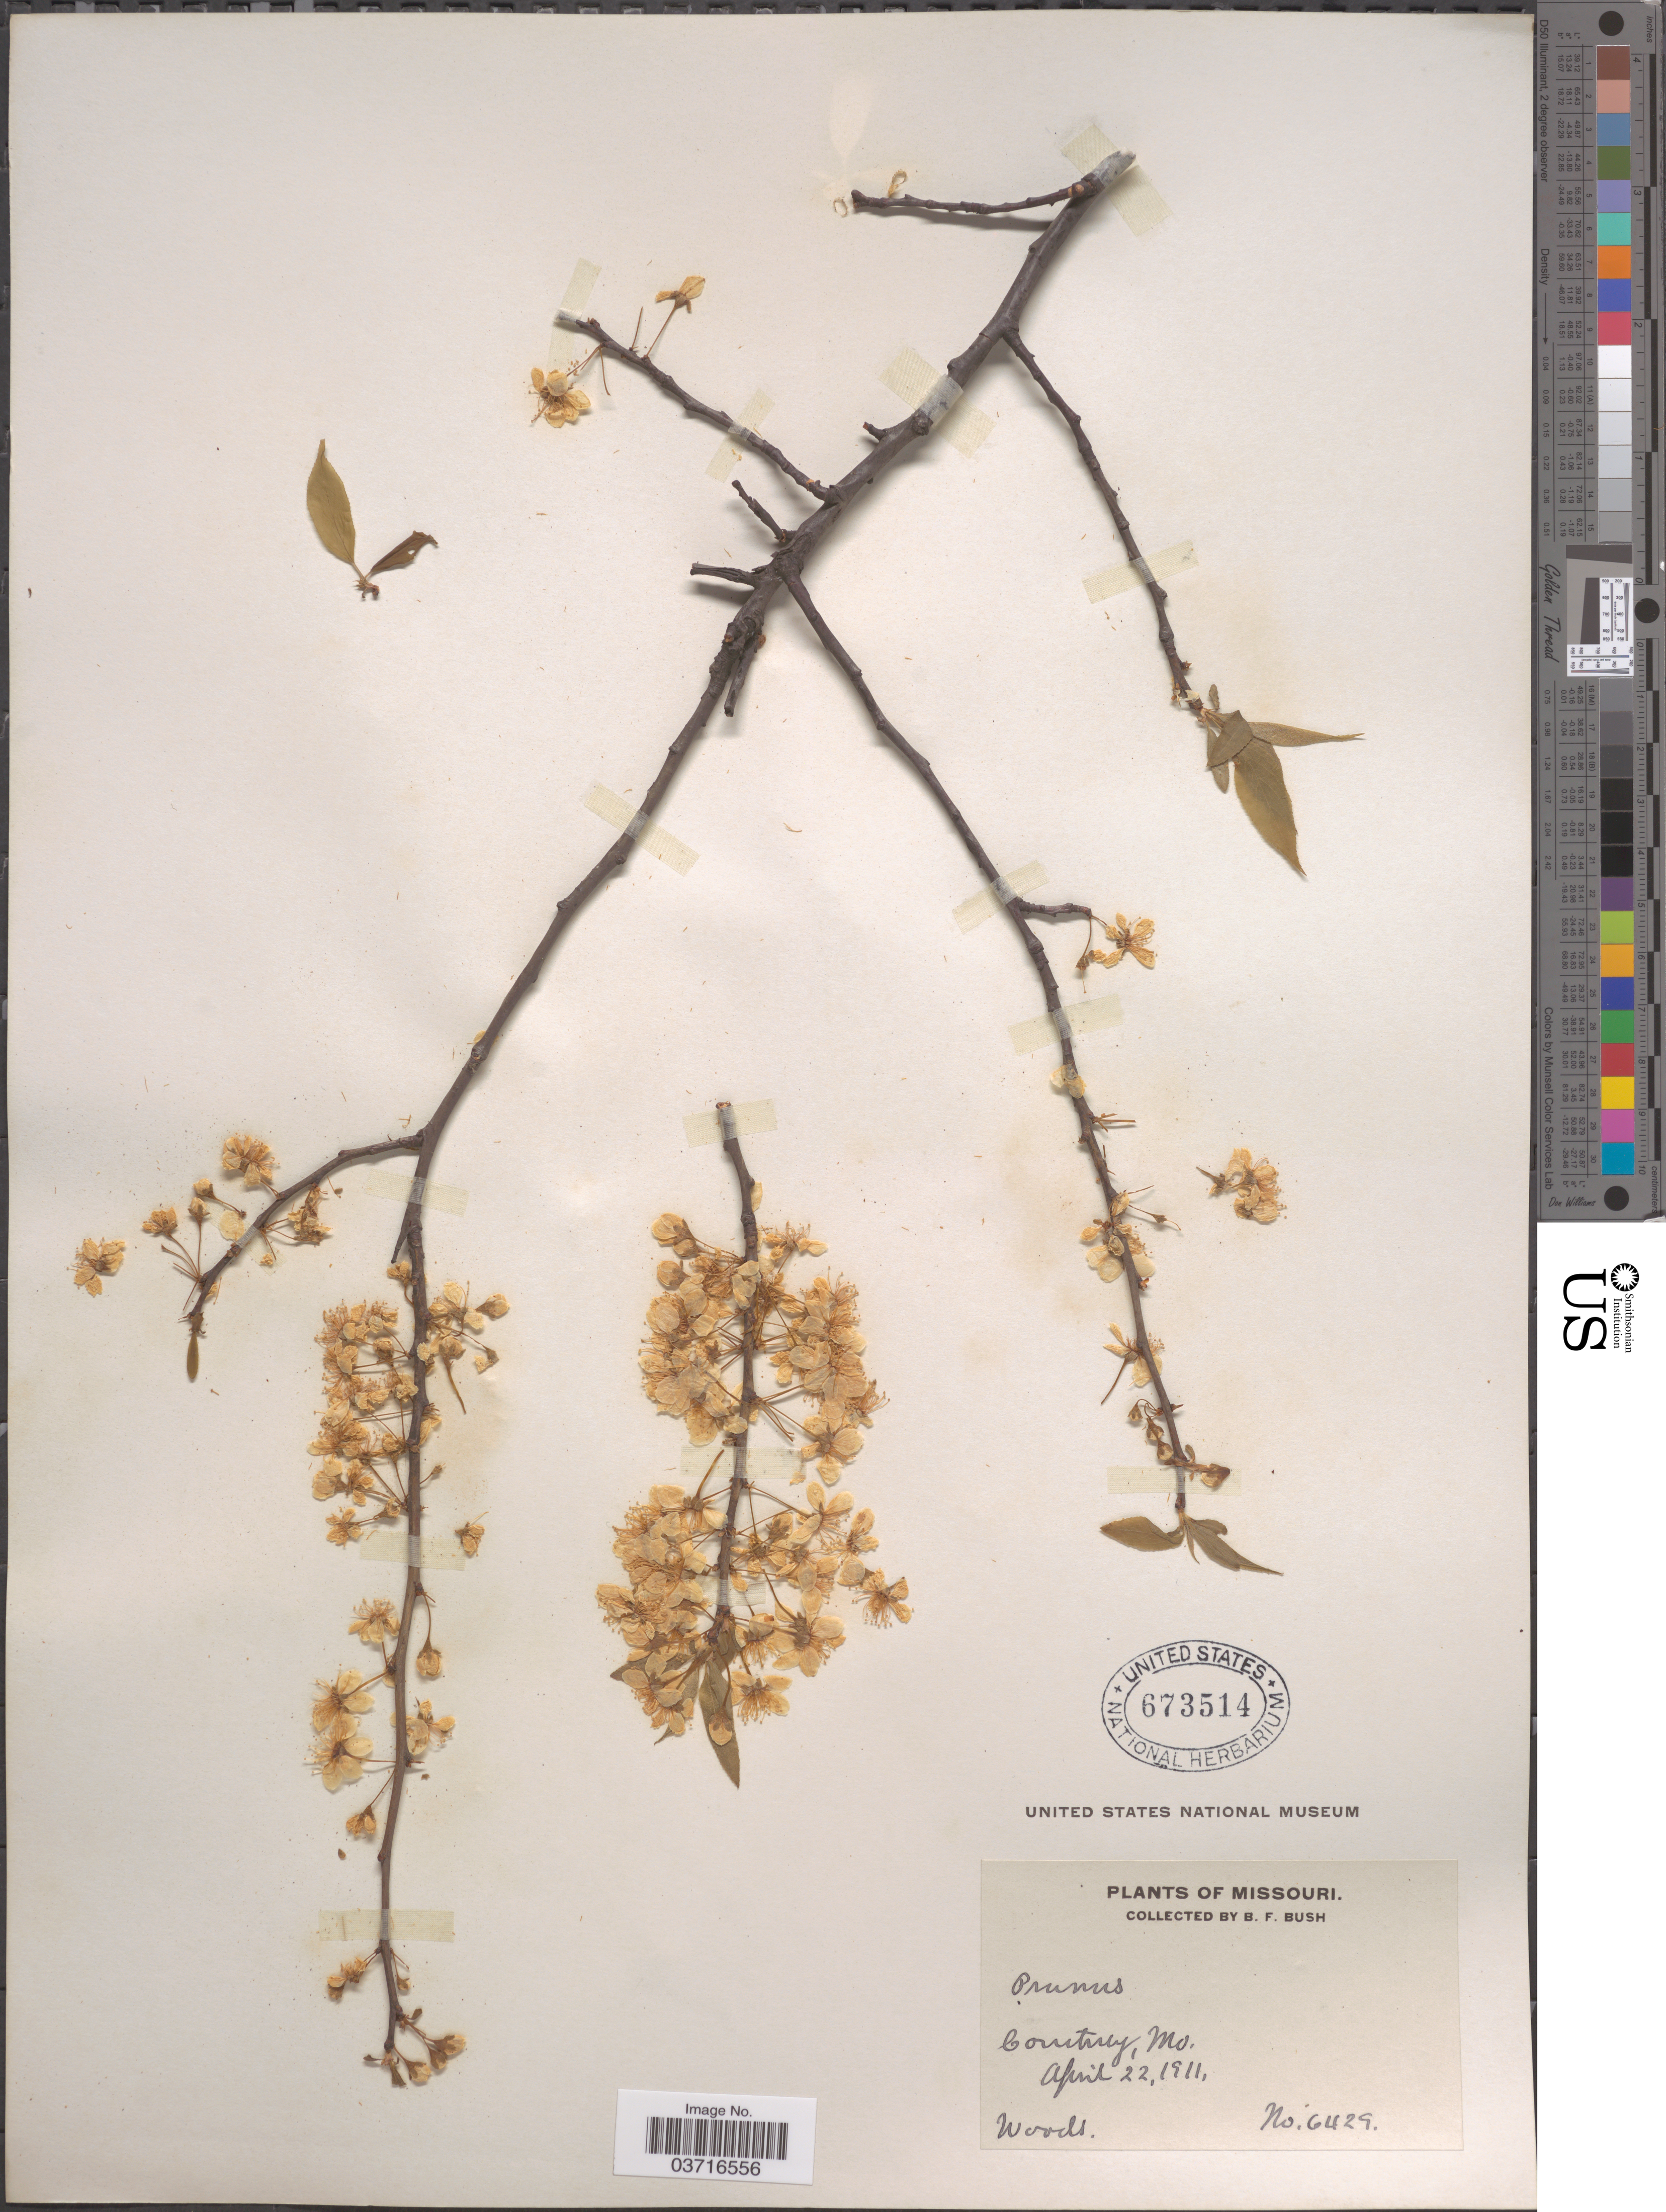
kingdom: Plantae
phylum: Tracheophyta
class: Magnoliopsida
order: Rosales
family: Rosaceae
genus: Prunus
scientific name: Prunus sp.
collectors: B. F. Bush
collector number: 6429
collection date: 1911-04-22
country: United States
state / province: Missouri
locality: Courtney.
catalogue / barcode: US 673514